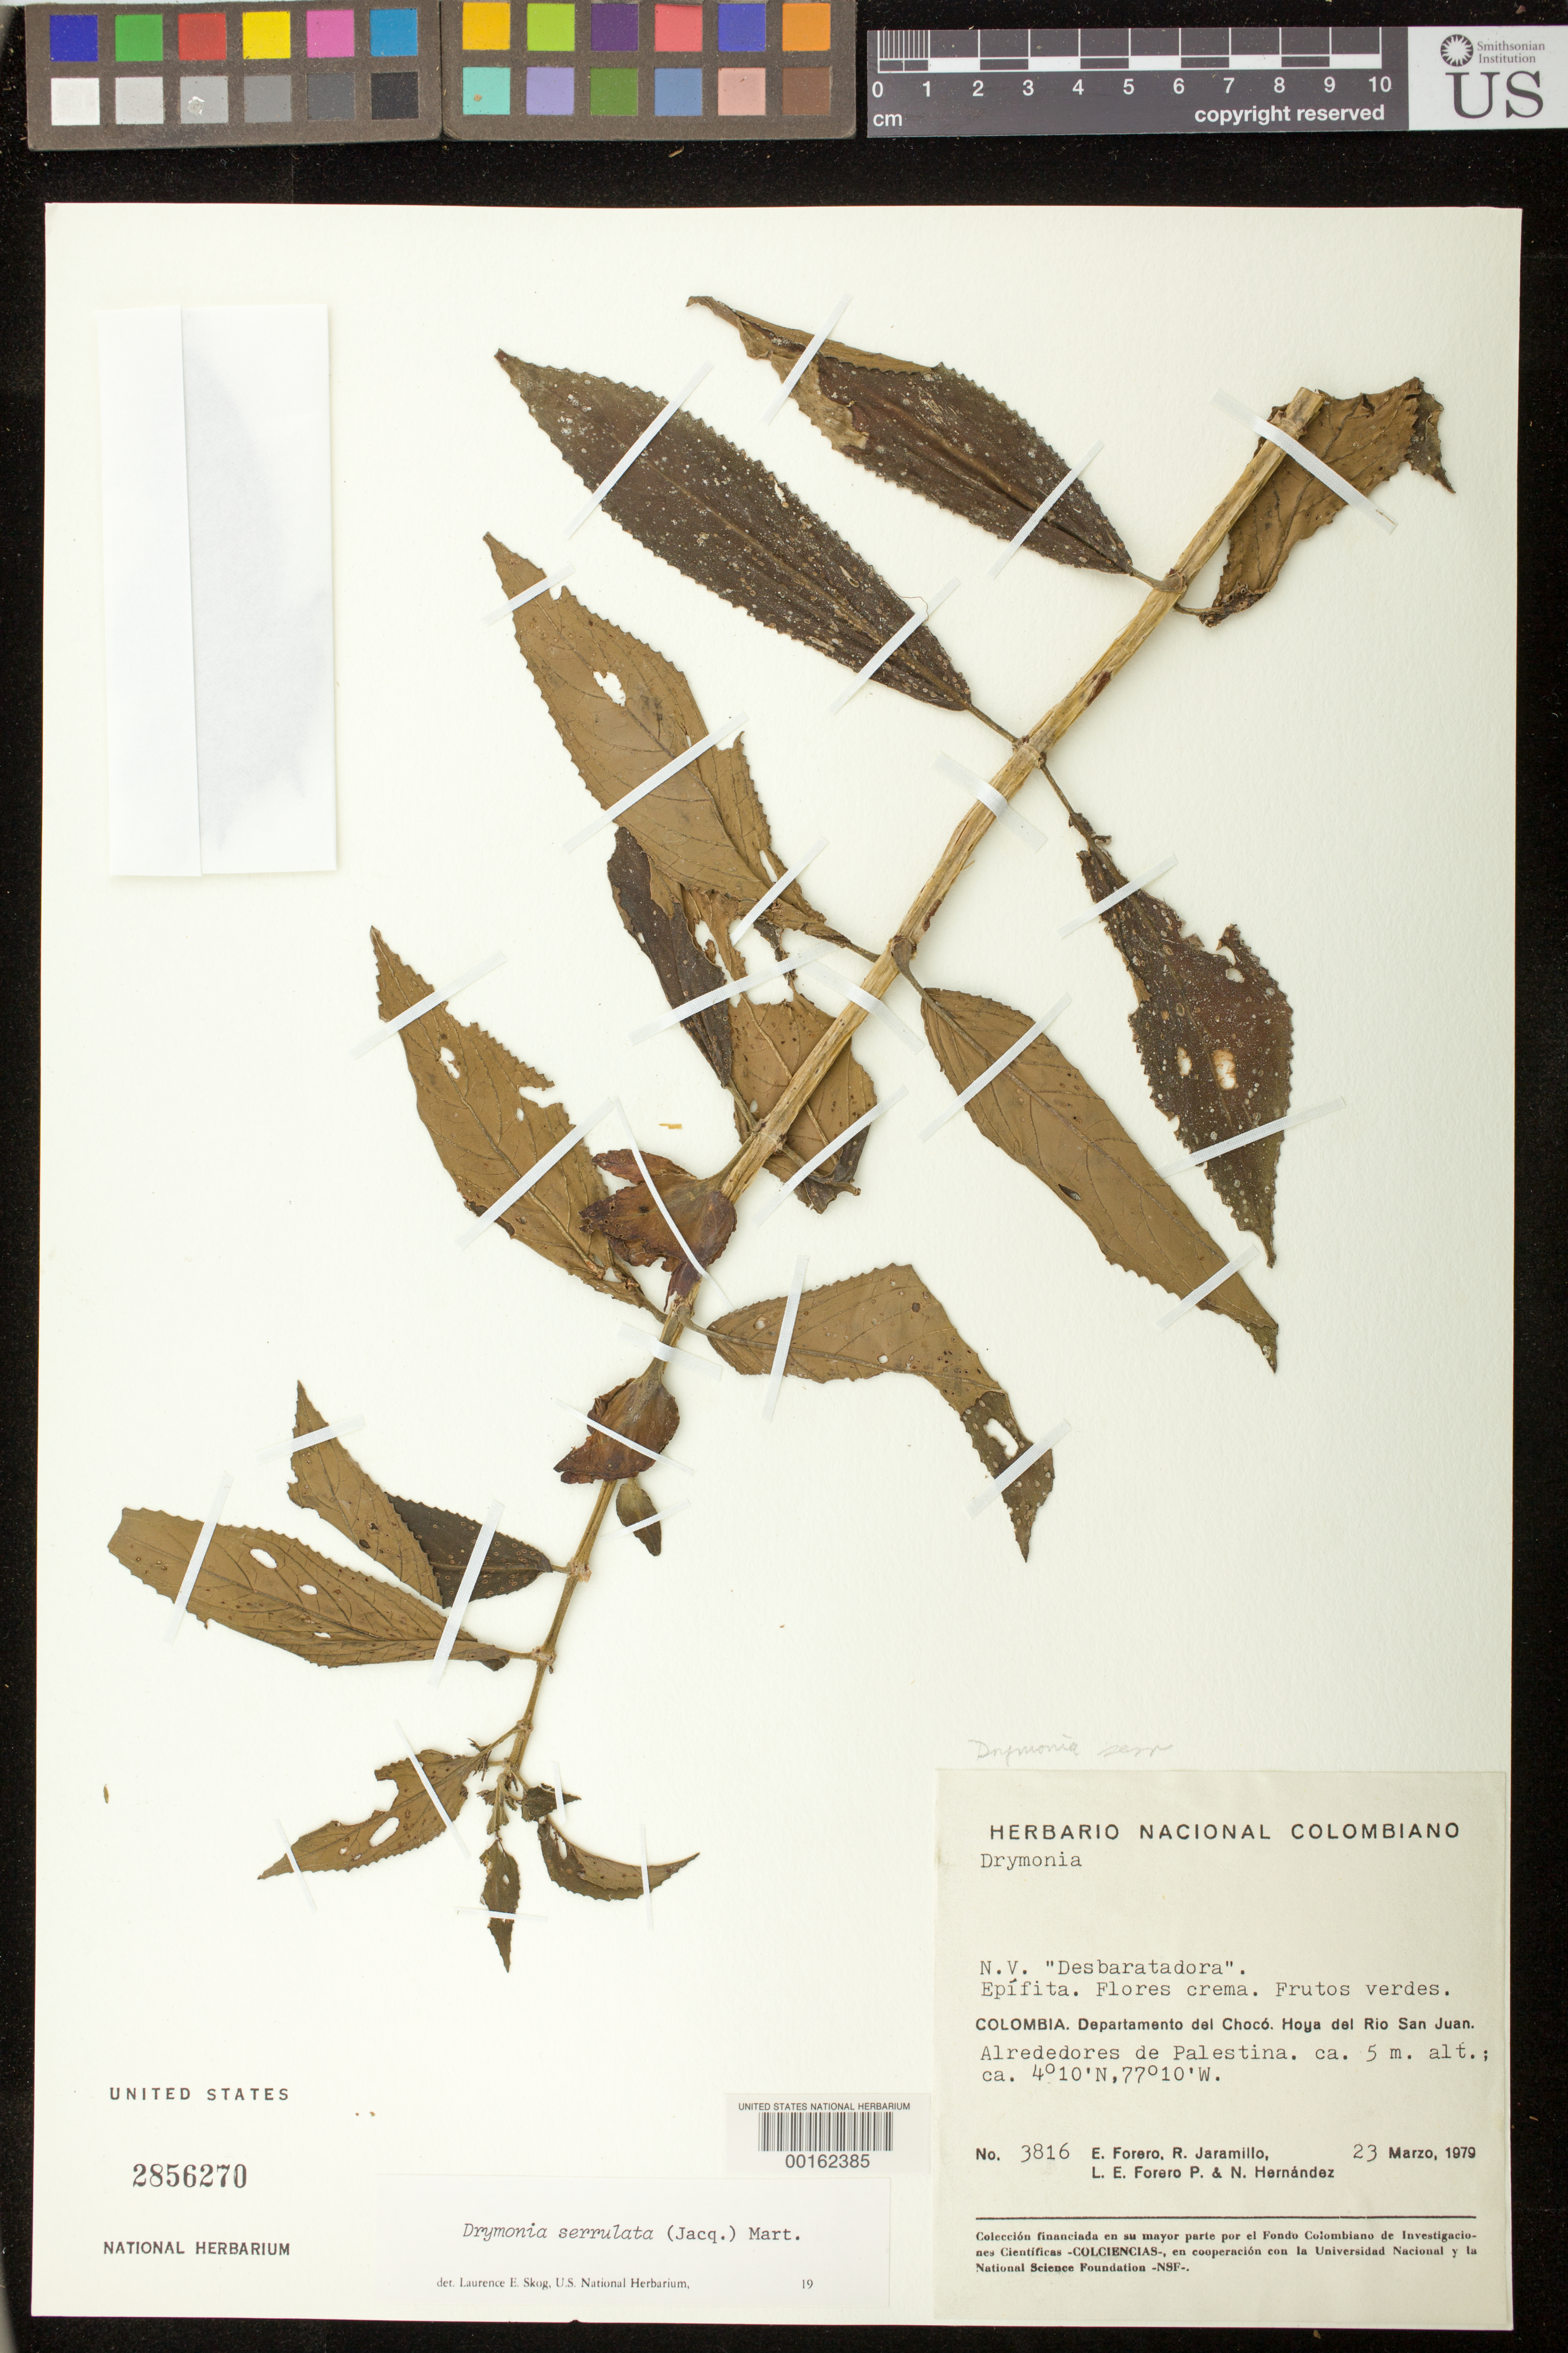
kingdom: Plantae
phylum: Tracheophyta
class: Magnoliopsida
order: Lamiales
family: Gesneriaceae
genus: Drymonia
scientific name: Drymonia serrulata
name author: (Jacq.) Mart.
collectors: E. Forero, R. Jaramillo M., L. E. Forero & N. Hernandez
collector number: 3816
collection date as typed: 23 Mar 1979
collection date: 1979-03-23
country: Colombia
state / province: Chocó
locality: Valley of Rio San Juan, environs of Palestina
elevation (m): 5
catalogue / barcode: US 2856270